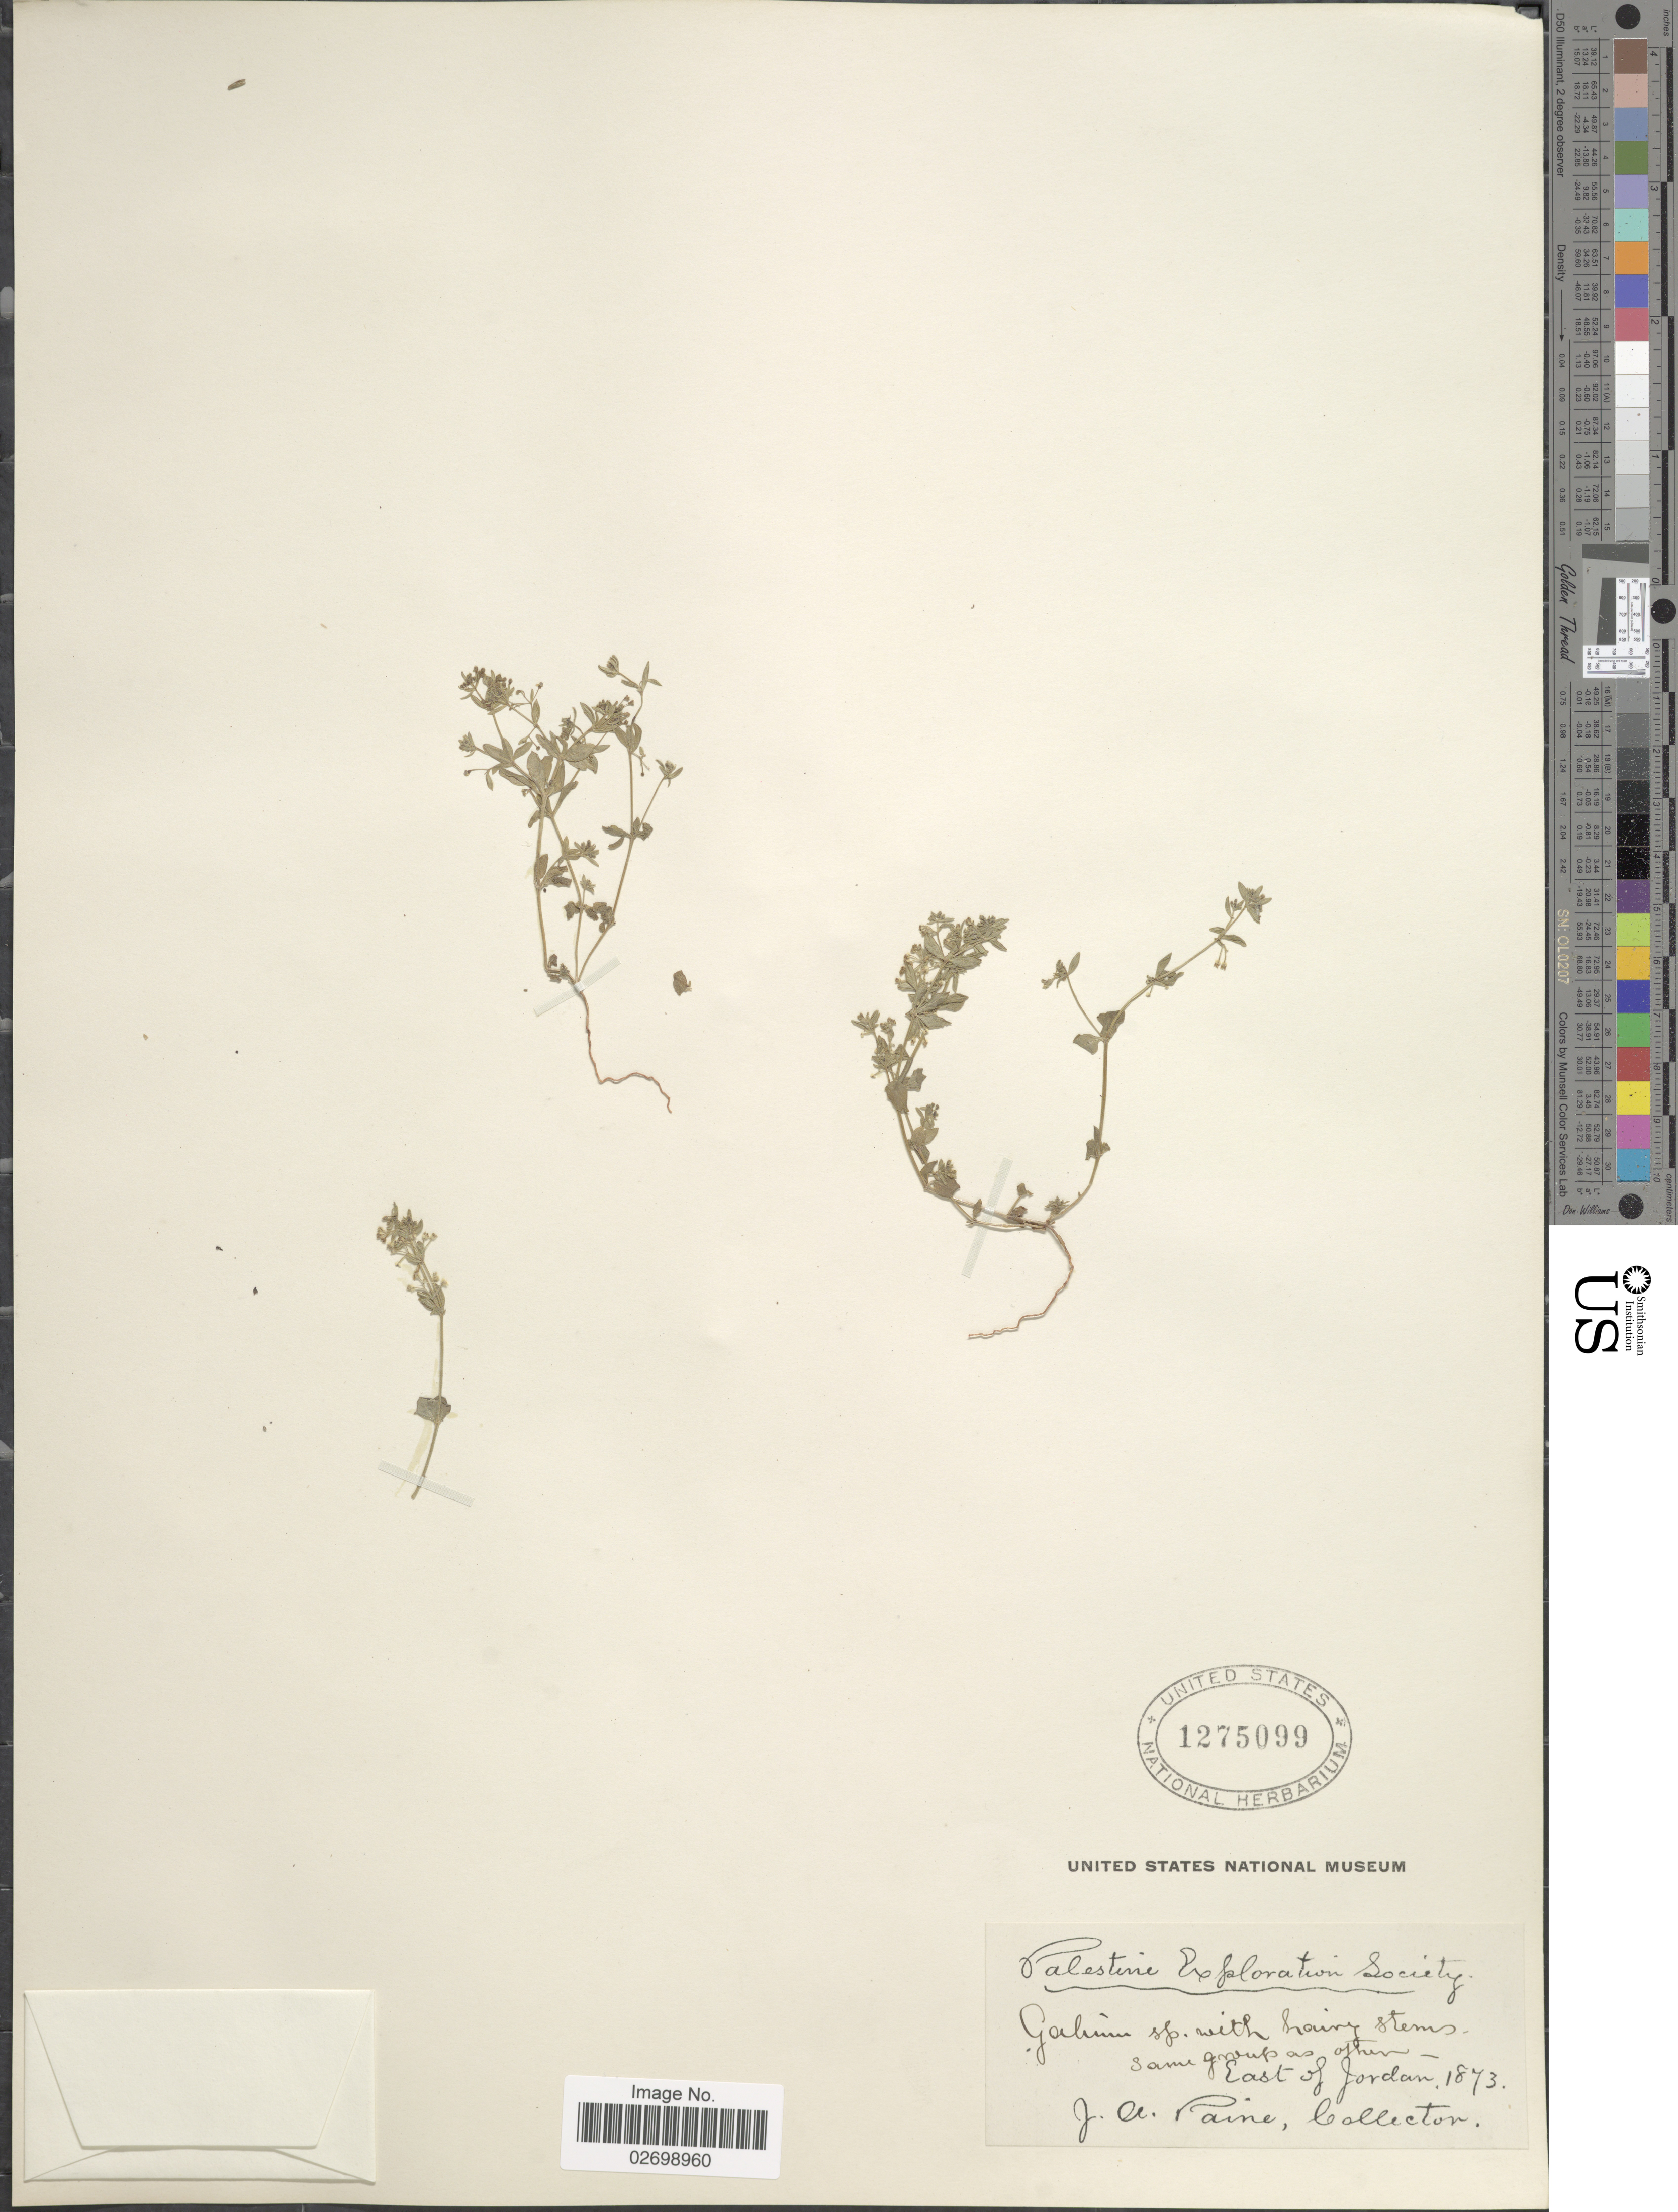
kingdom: Plantae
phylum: Tracheophyta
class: Magnoliopsida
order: Gentianales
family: Rubiaceae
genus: Galium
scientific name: Galium sp.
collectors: J. A. Paine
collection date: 1873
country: Jordan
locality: East of Jordan. Palestine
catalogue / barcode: US 1275099